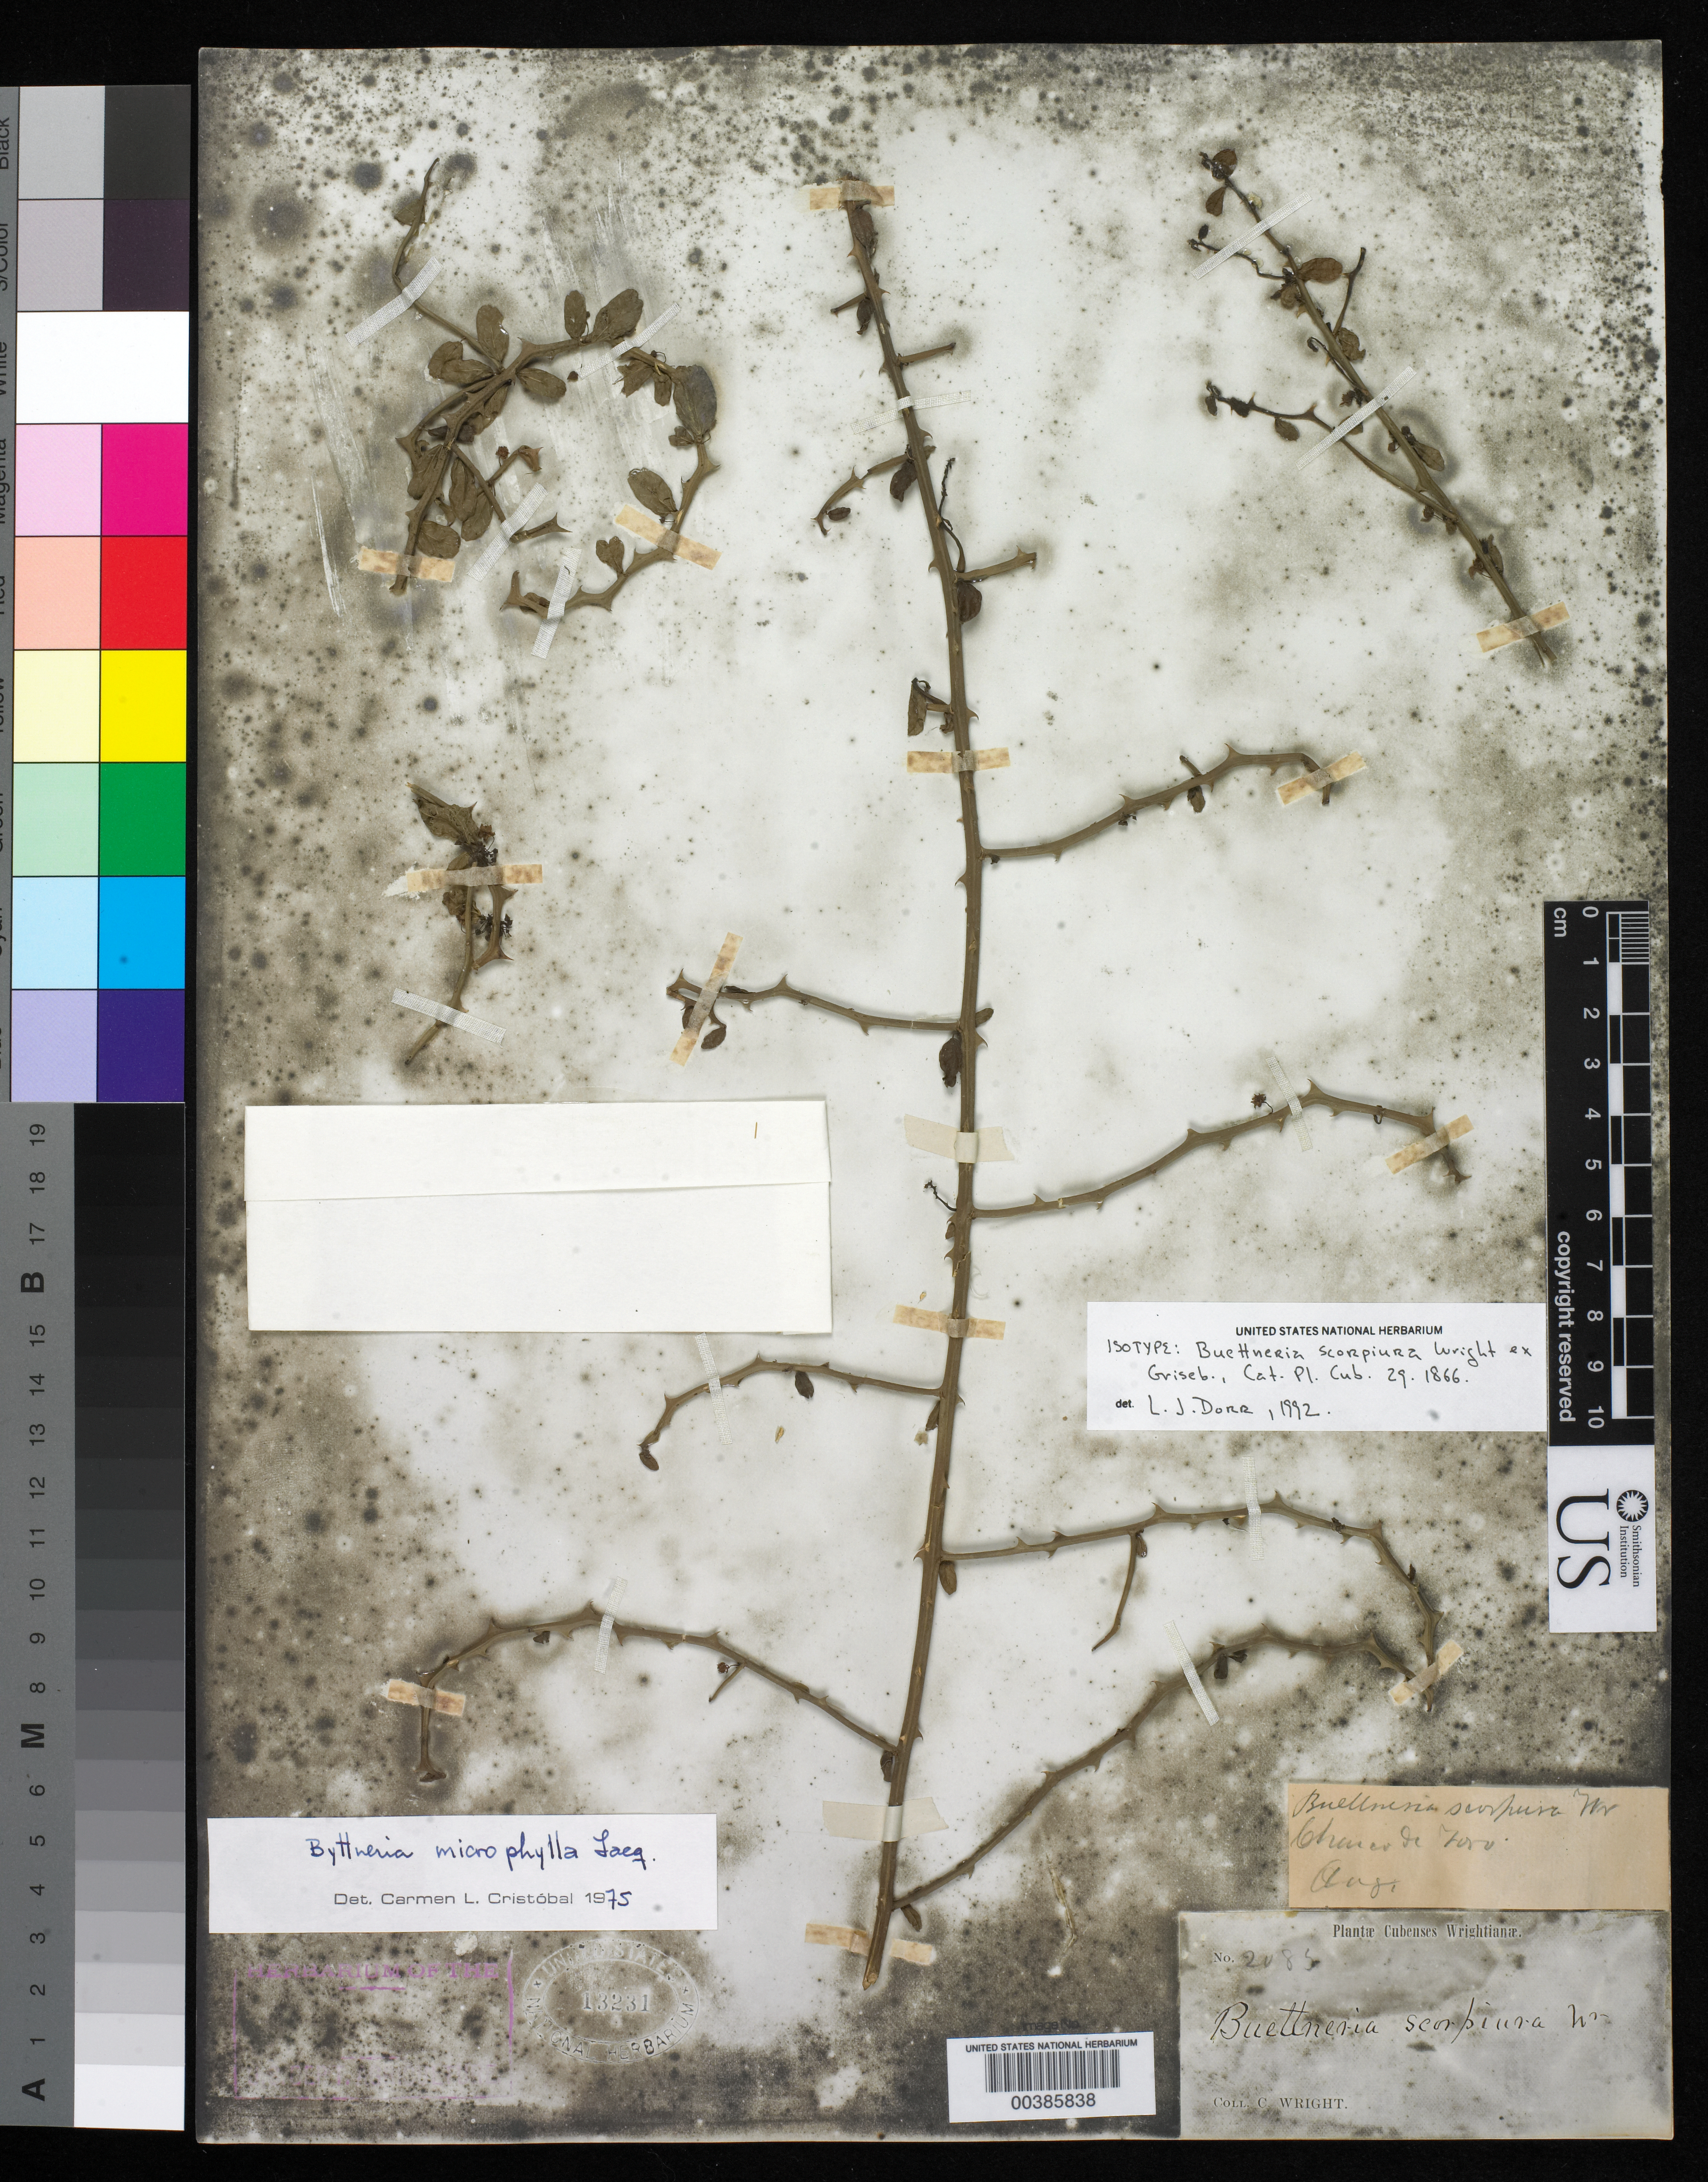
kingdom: Plantae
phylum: Tracheophyta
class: Magnoliopsida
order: Malvales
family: Malvaceae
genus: Byttneria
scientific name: Byttneria scorpiura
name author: C. Wright ex Griseb.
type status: Isotype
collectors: C. Wright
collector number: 2085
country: Cuba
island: Greater Antilles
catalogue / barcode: US 13231